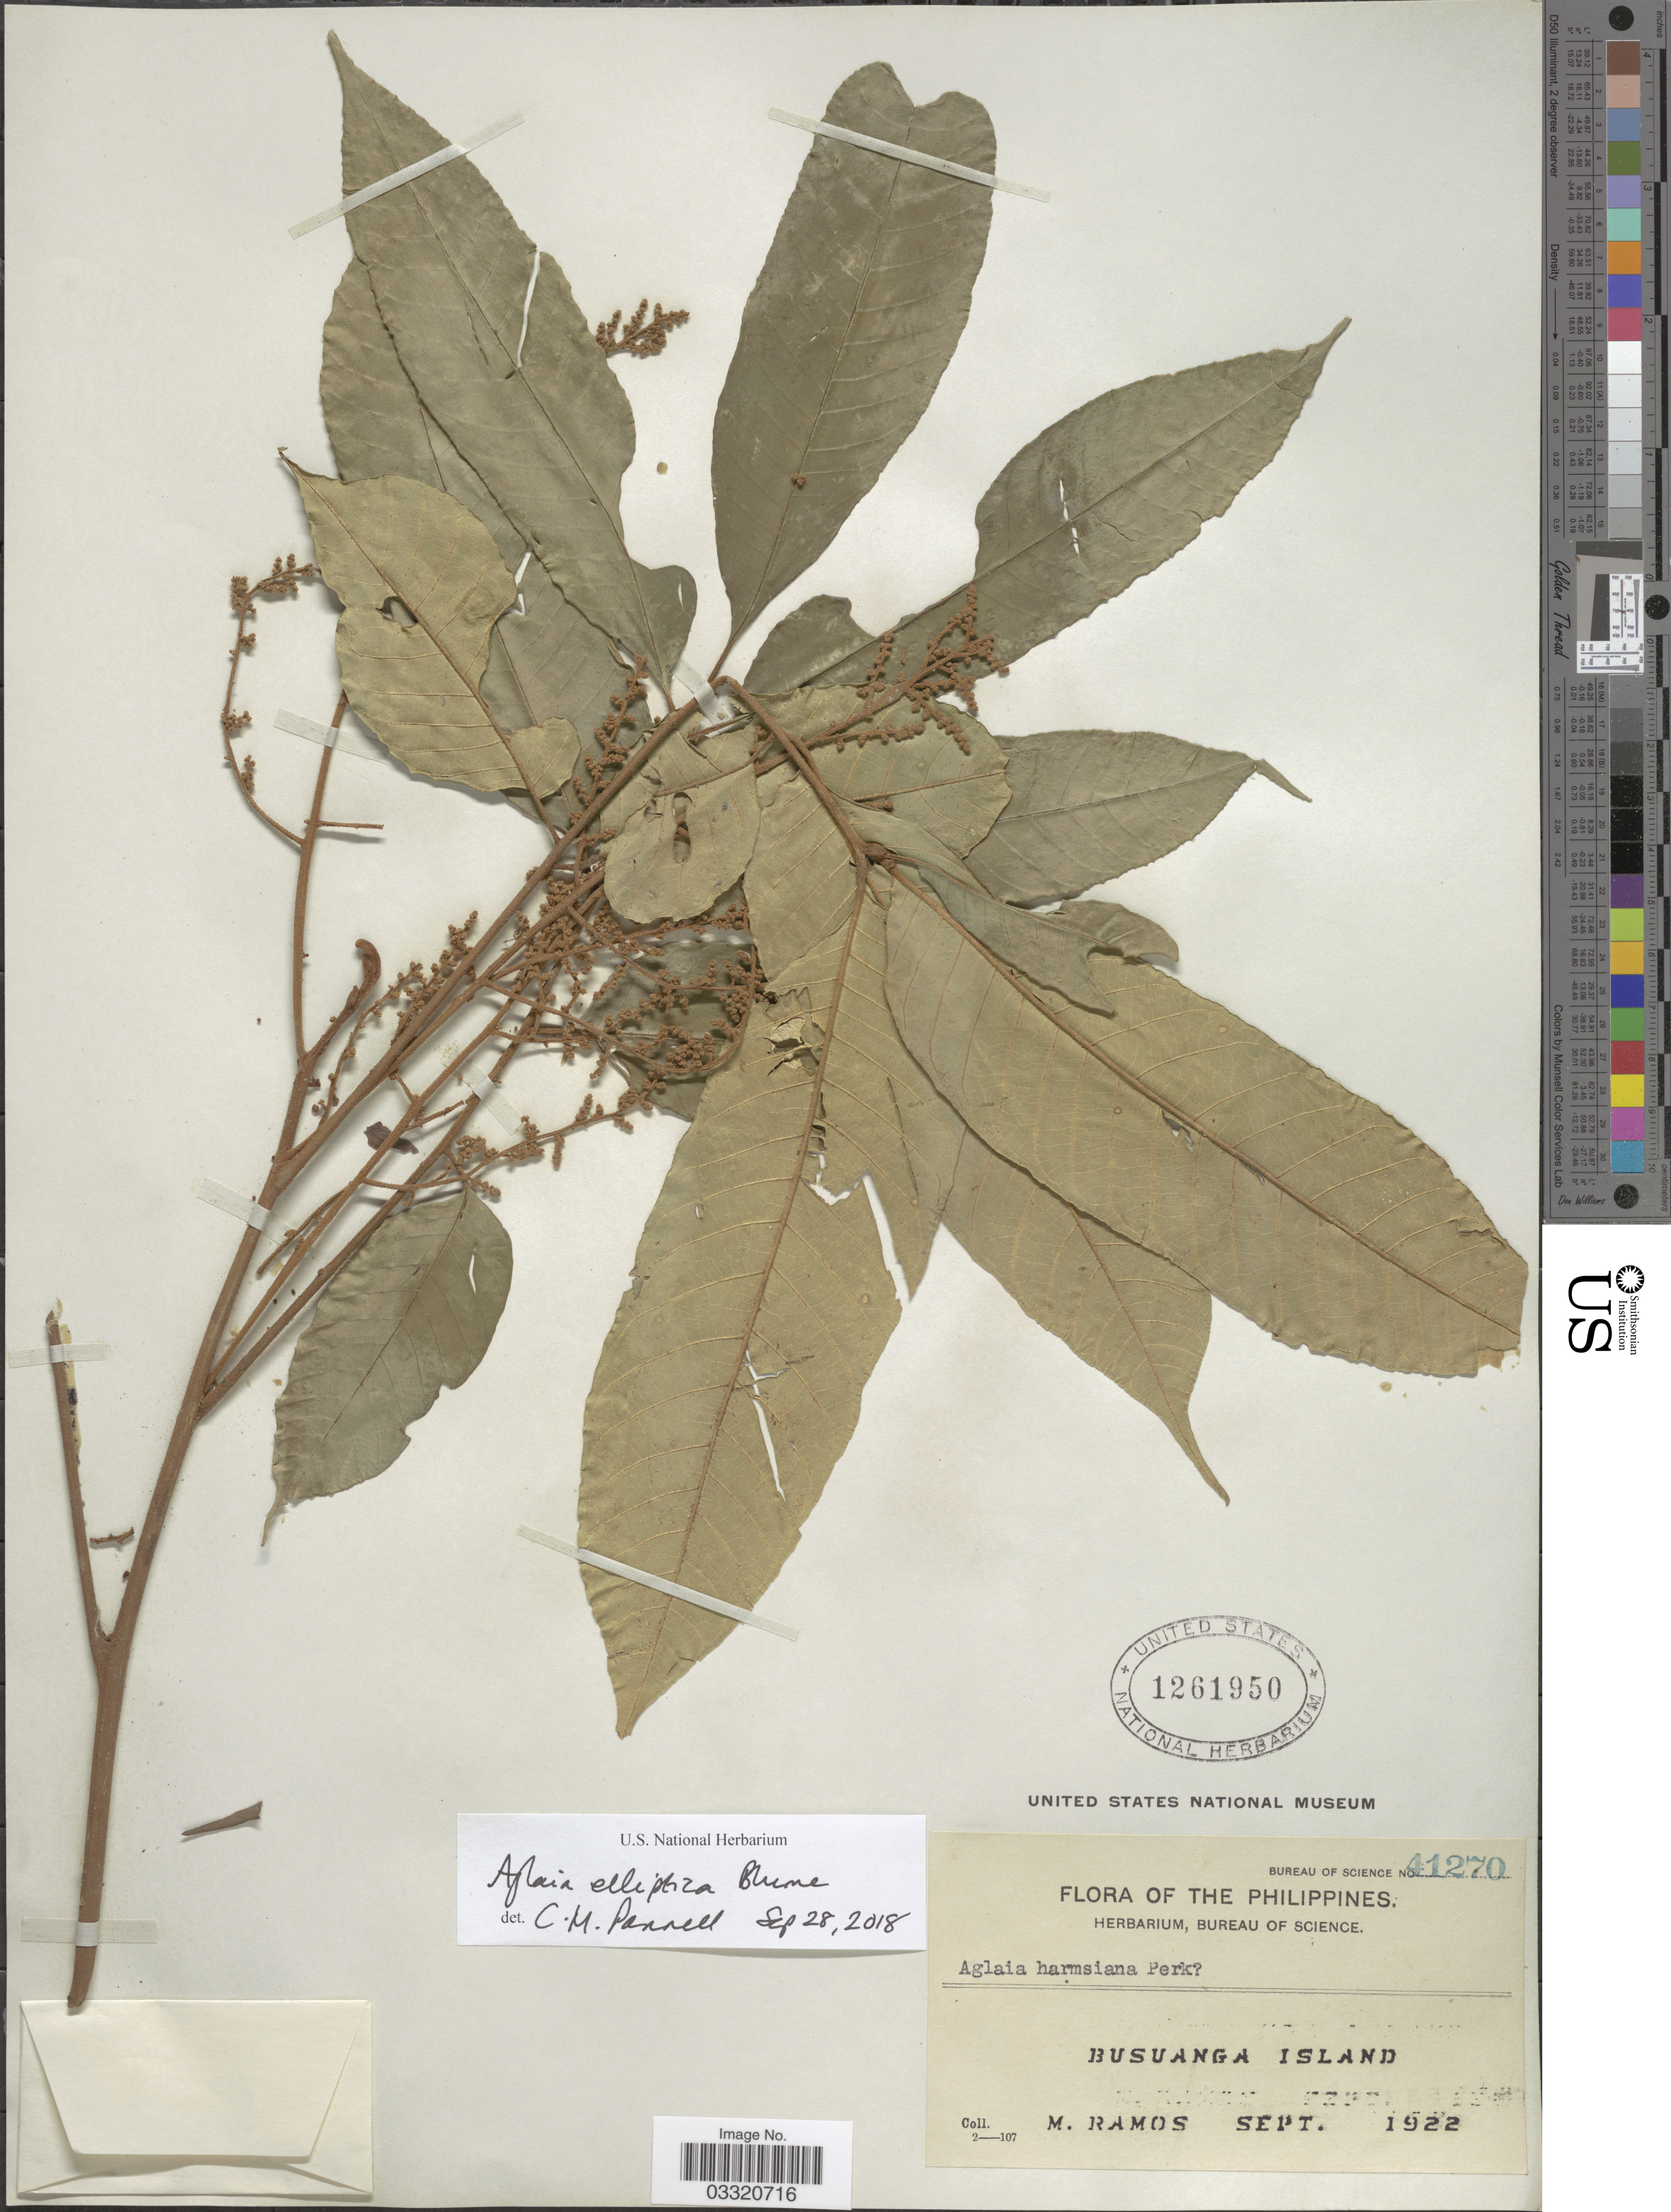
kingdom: Plantae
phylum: Tracheophyta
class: Magnoliopsida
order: Sapindales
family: Meliaceae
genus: Aglaia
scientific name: Aglaia elliptica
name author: Blume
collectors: M. Ramos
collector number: Bureau of Science 41270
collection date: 1922-09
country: Philippines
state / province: Mimaropa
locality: Busuanga Island.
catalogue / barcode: US 1261950